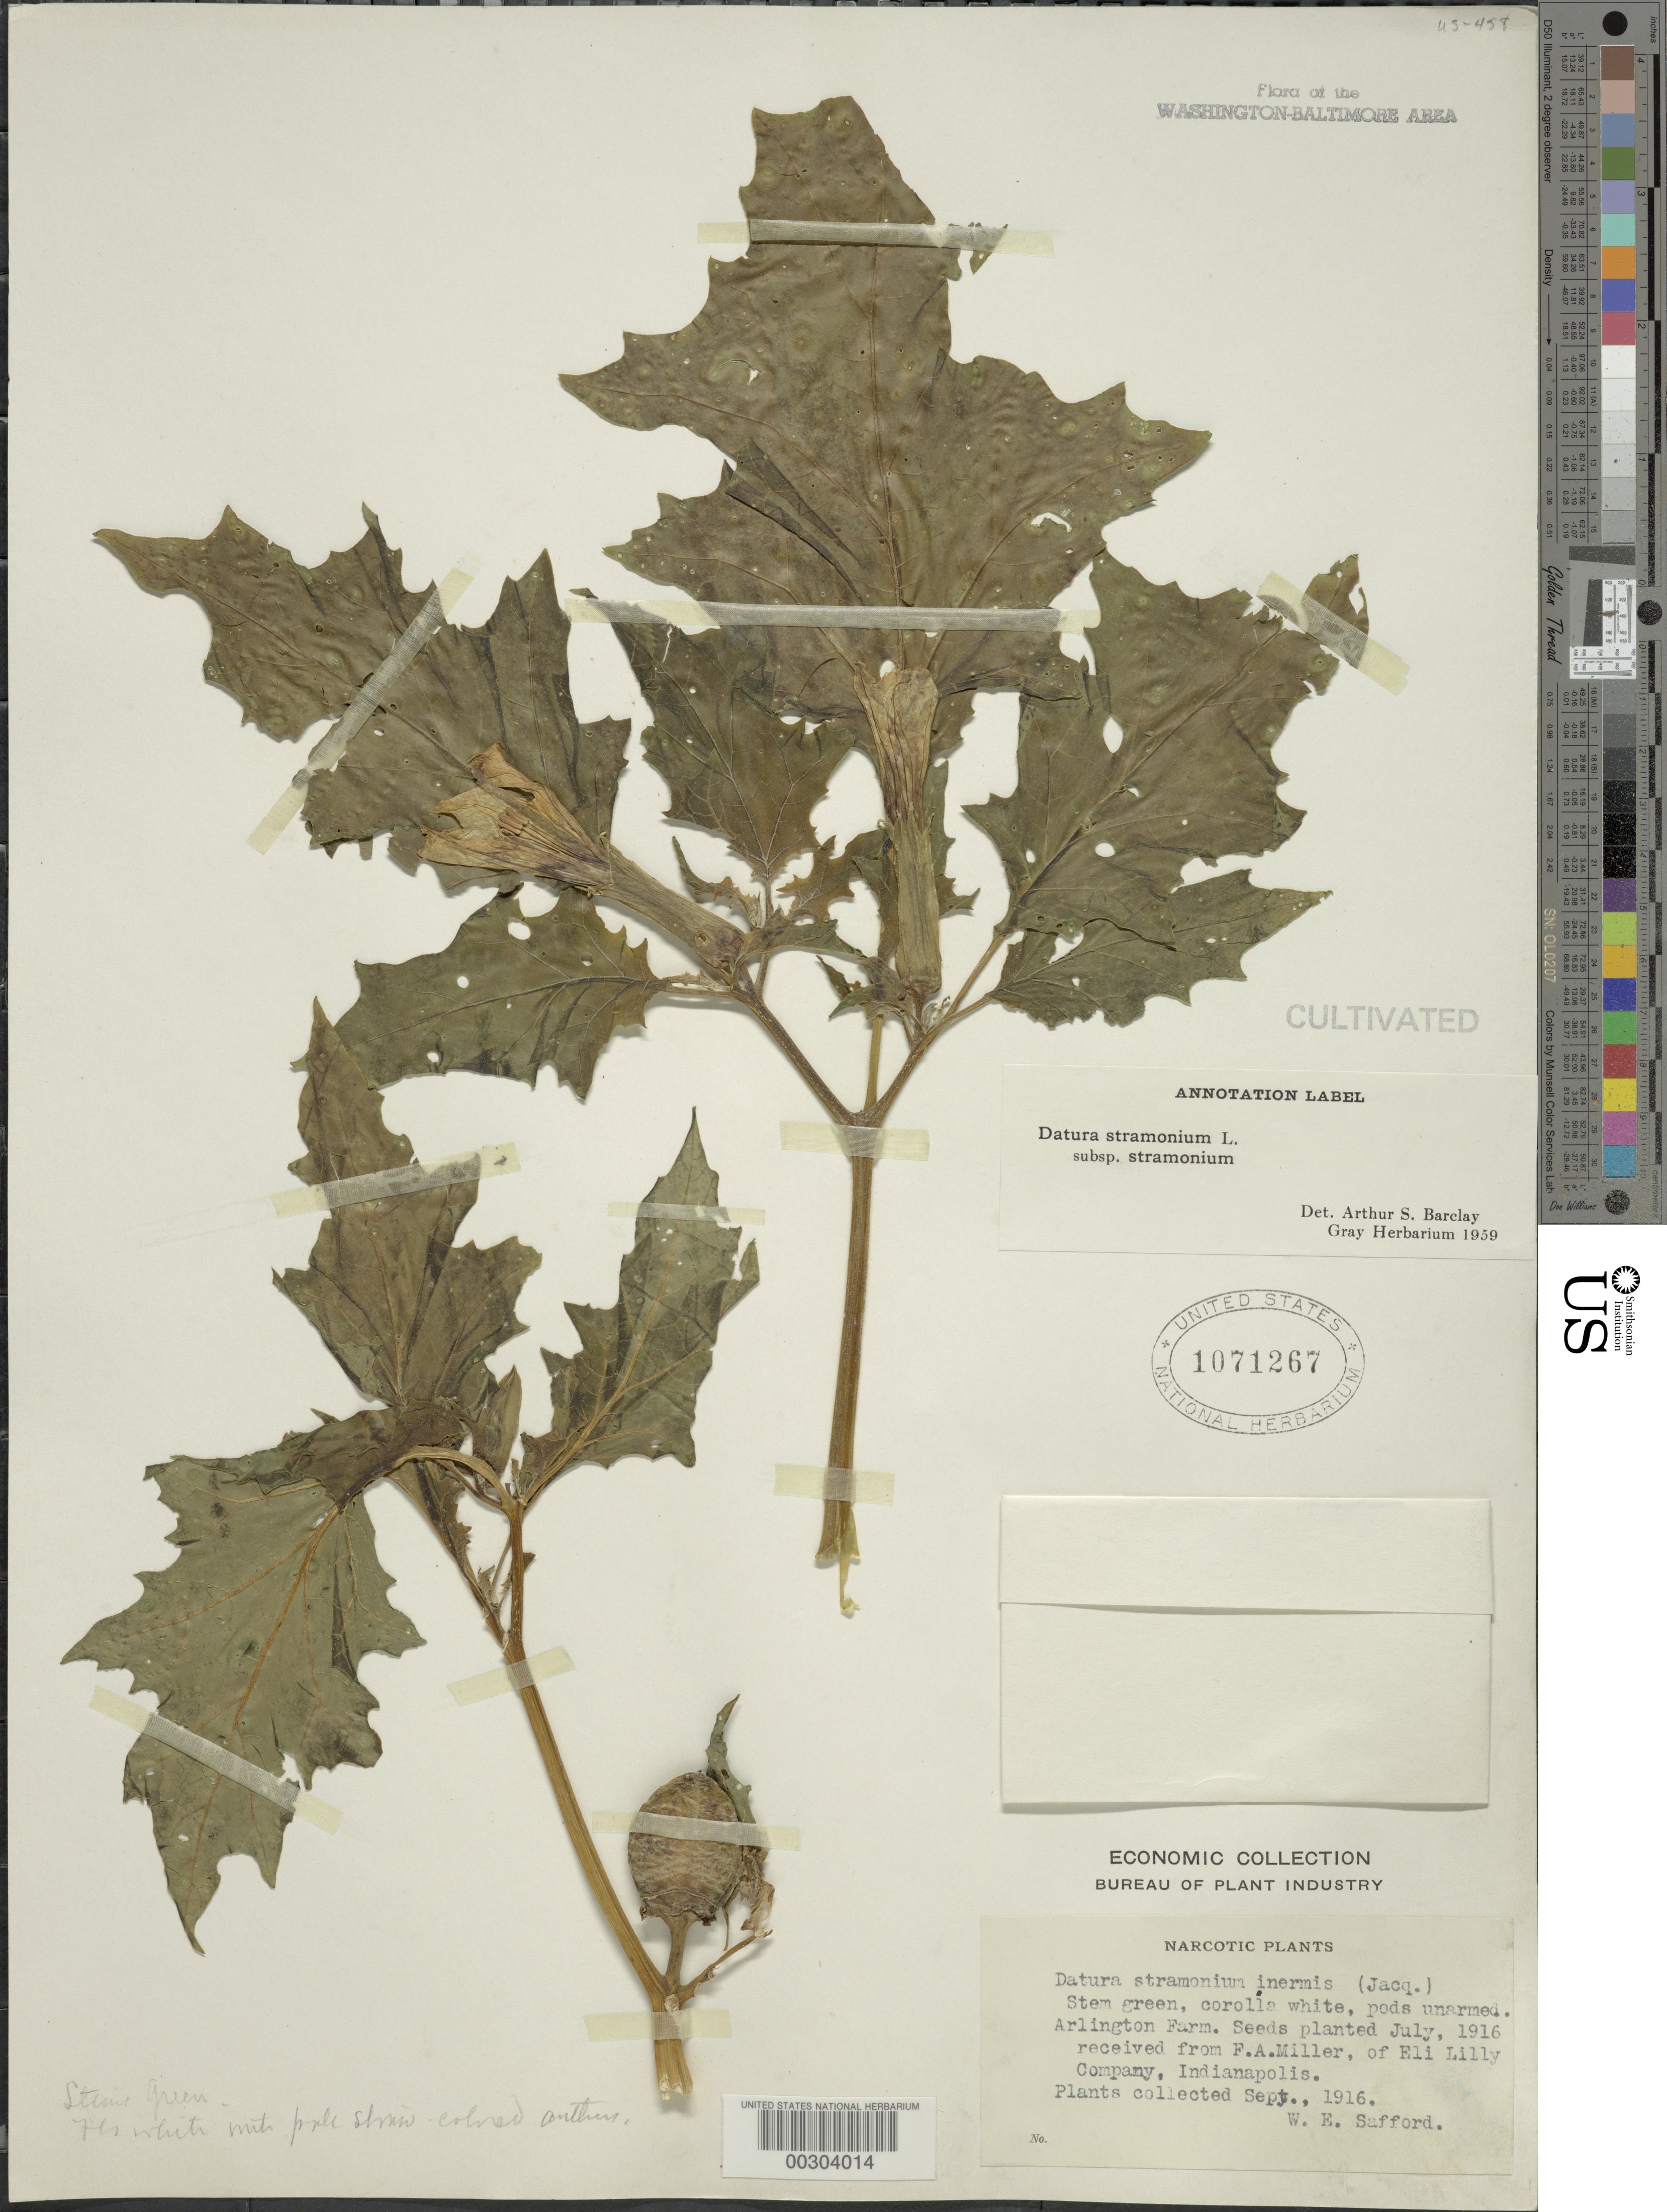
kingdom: Plantae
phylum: Tracheophyta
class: Magnoliopsida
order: Solanales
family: Solanaceae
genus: Datura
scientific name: Datura stramonium subsp. stramonium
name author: L.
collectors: W. E. Safford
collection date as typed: Sep 1916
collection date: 1916-09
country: United States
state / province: Virginia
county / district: Arlington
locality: Arlington Farm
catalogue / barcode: US 1071267